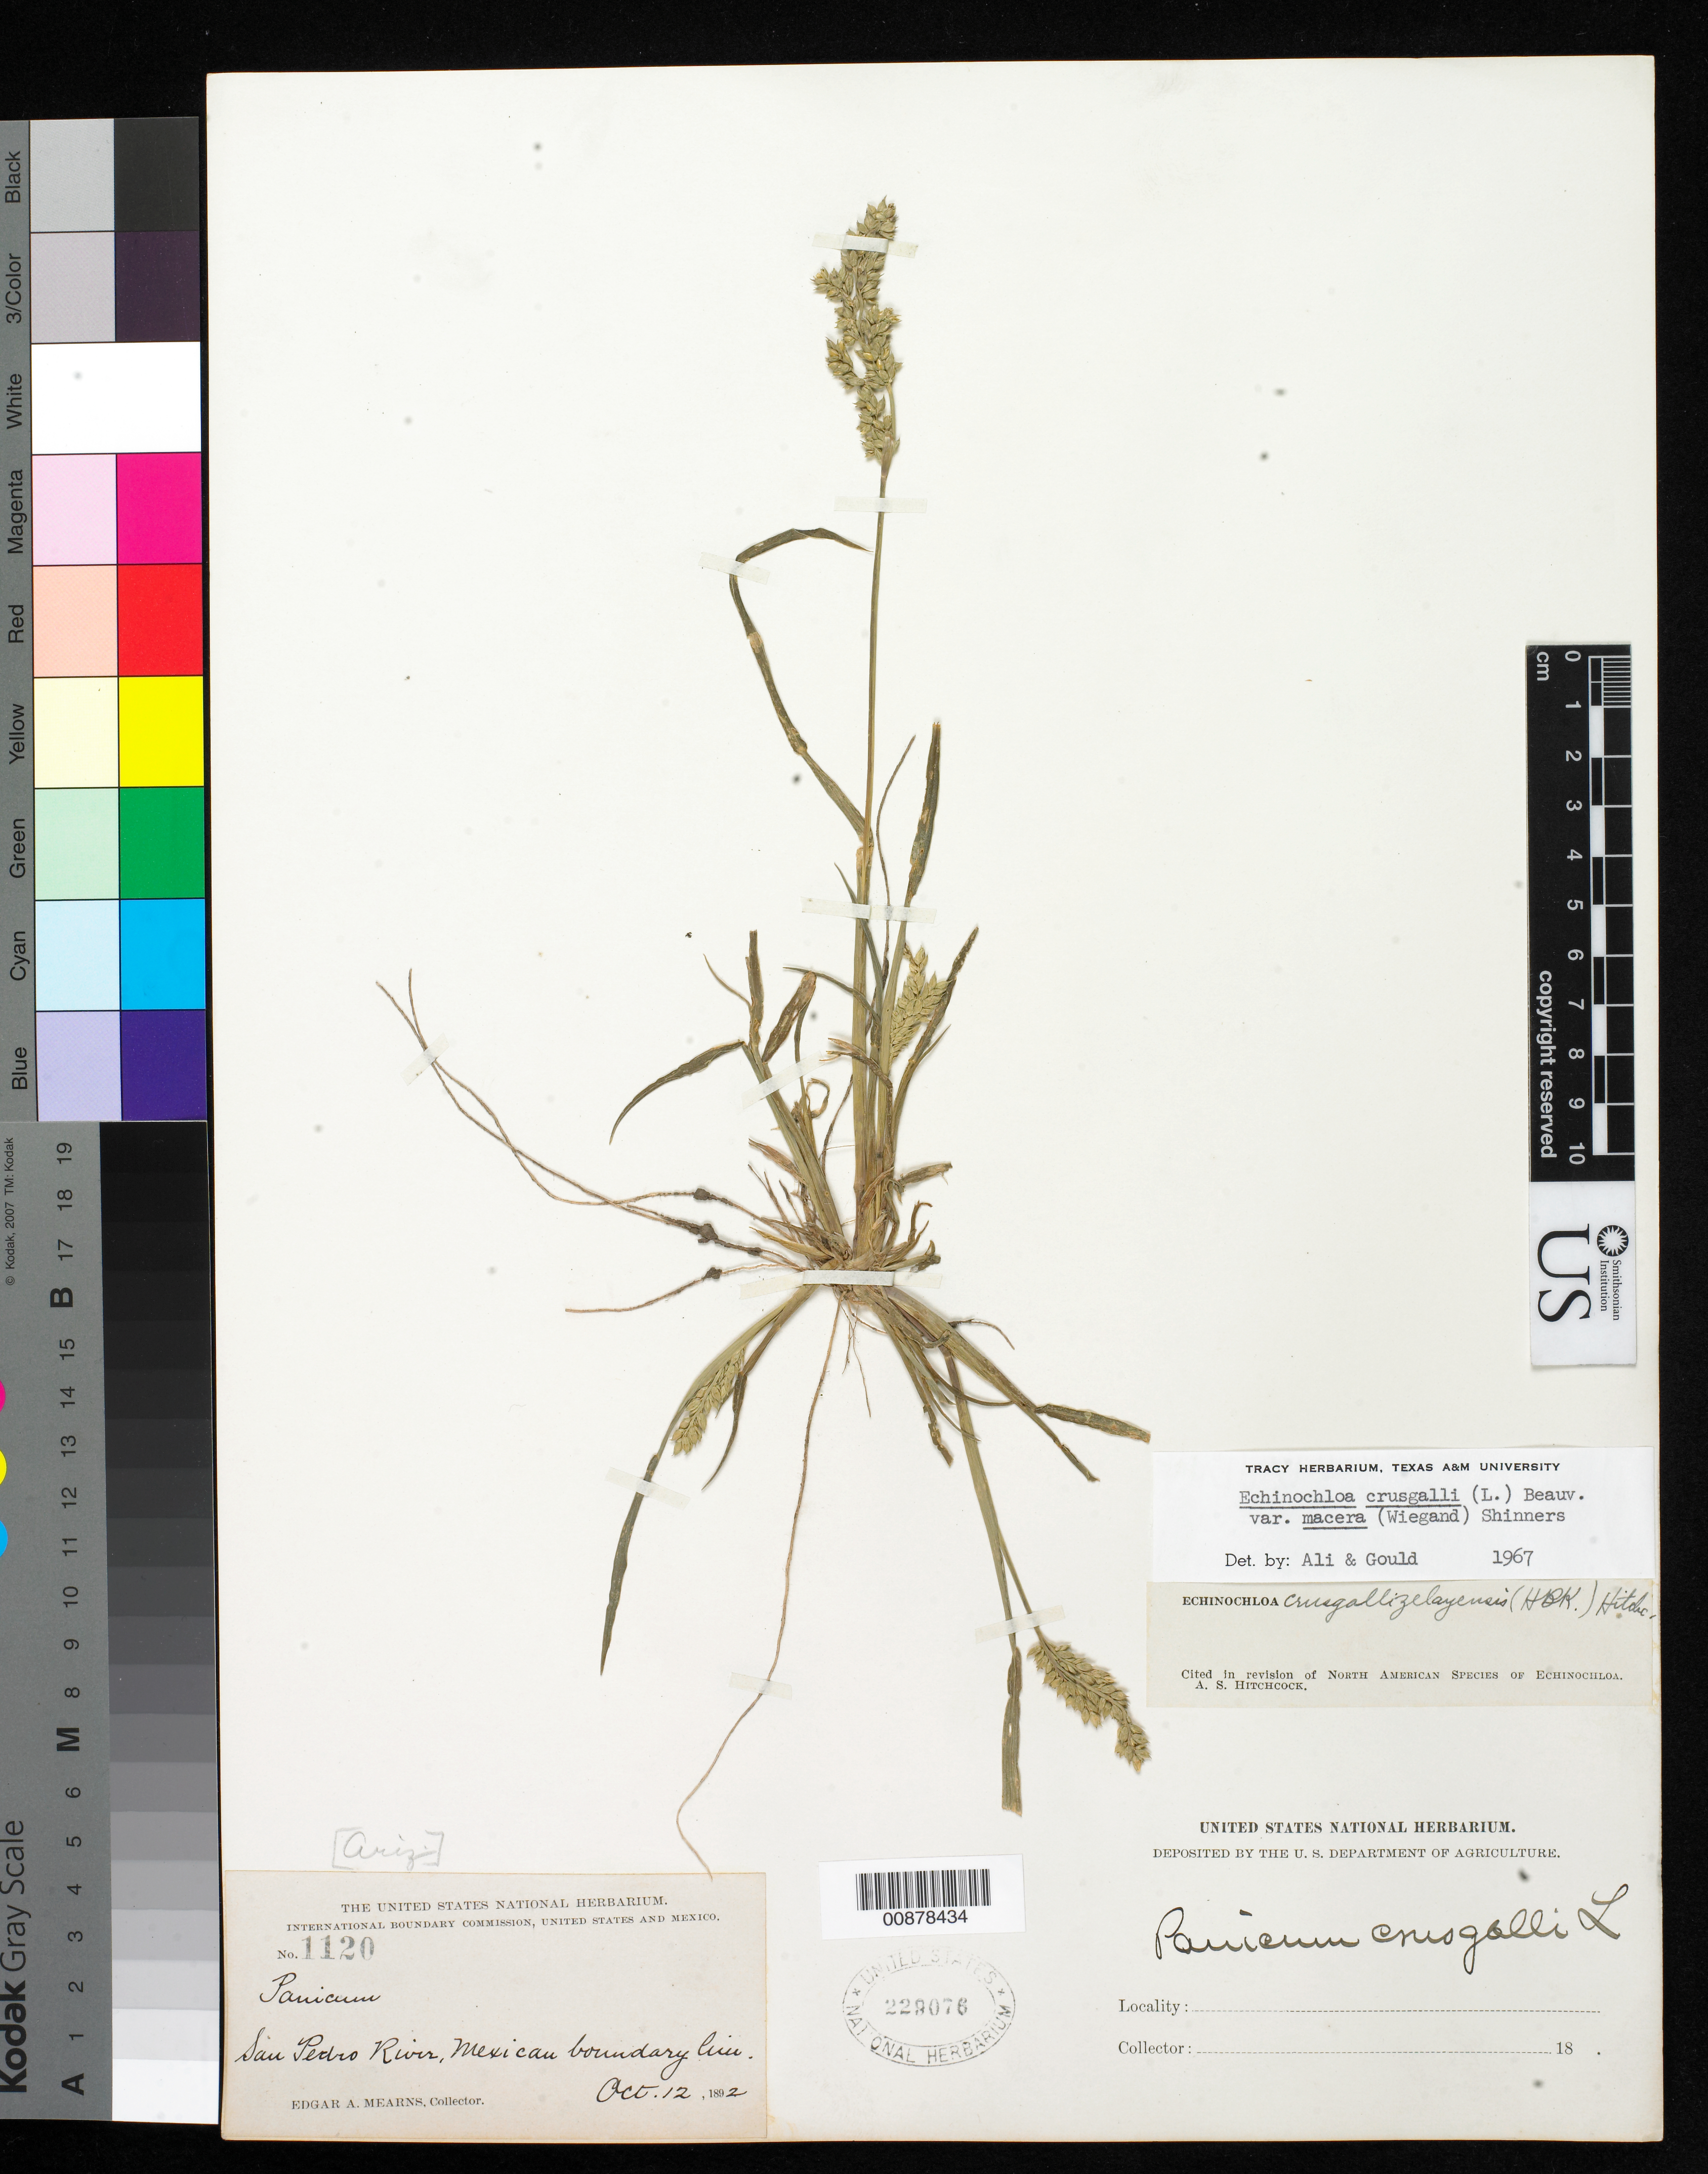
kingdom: Plantae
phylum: Tracheophyta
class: Liliopsida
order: Poales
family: Poaceae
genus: Echinochloa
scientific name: Echinochloa crus-galli var. macera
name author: (Wiegand) Shinners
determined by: Ali, M. A.; Gould, F. W.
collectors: E. A. Mearns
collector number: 1120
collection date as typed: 12 Oct 1892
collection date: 1892-10-12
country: United States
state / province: Arizona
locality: San Pedro River, Mexican Boundary Line.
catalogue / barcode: US 229076